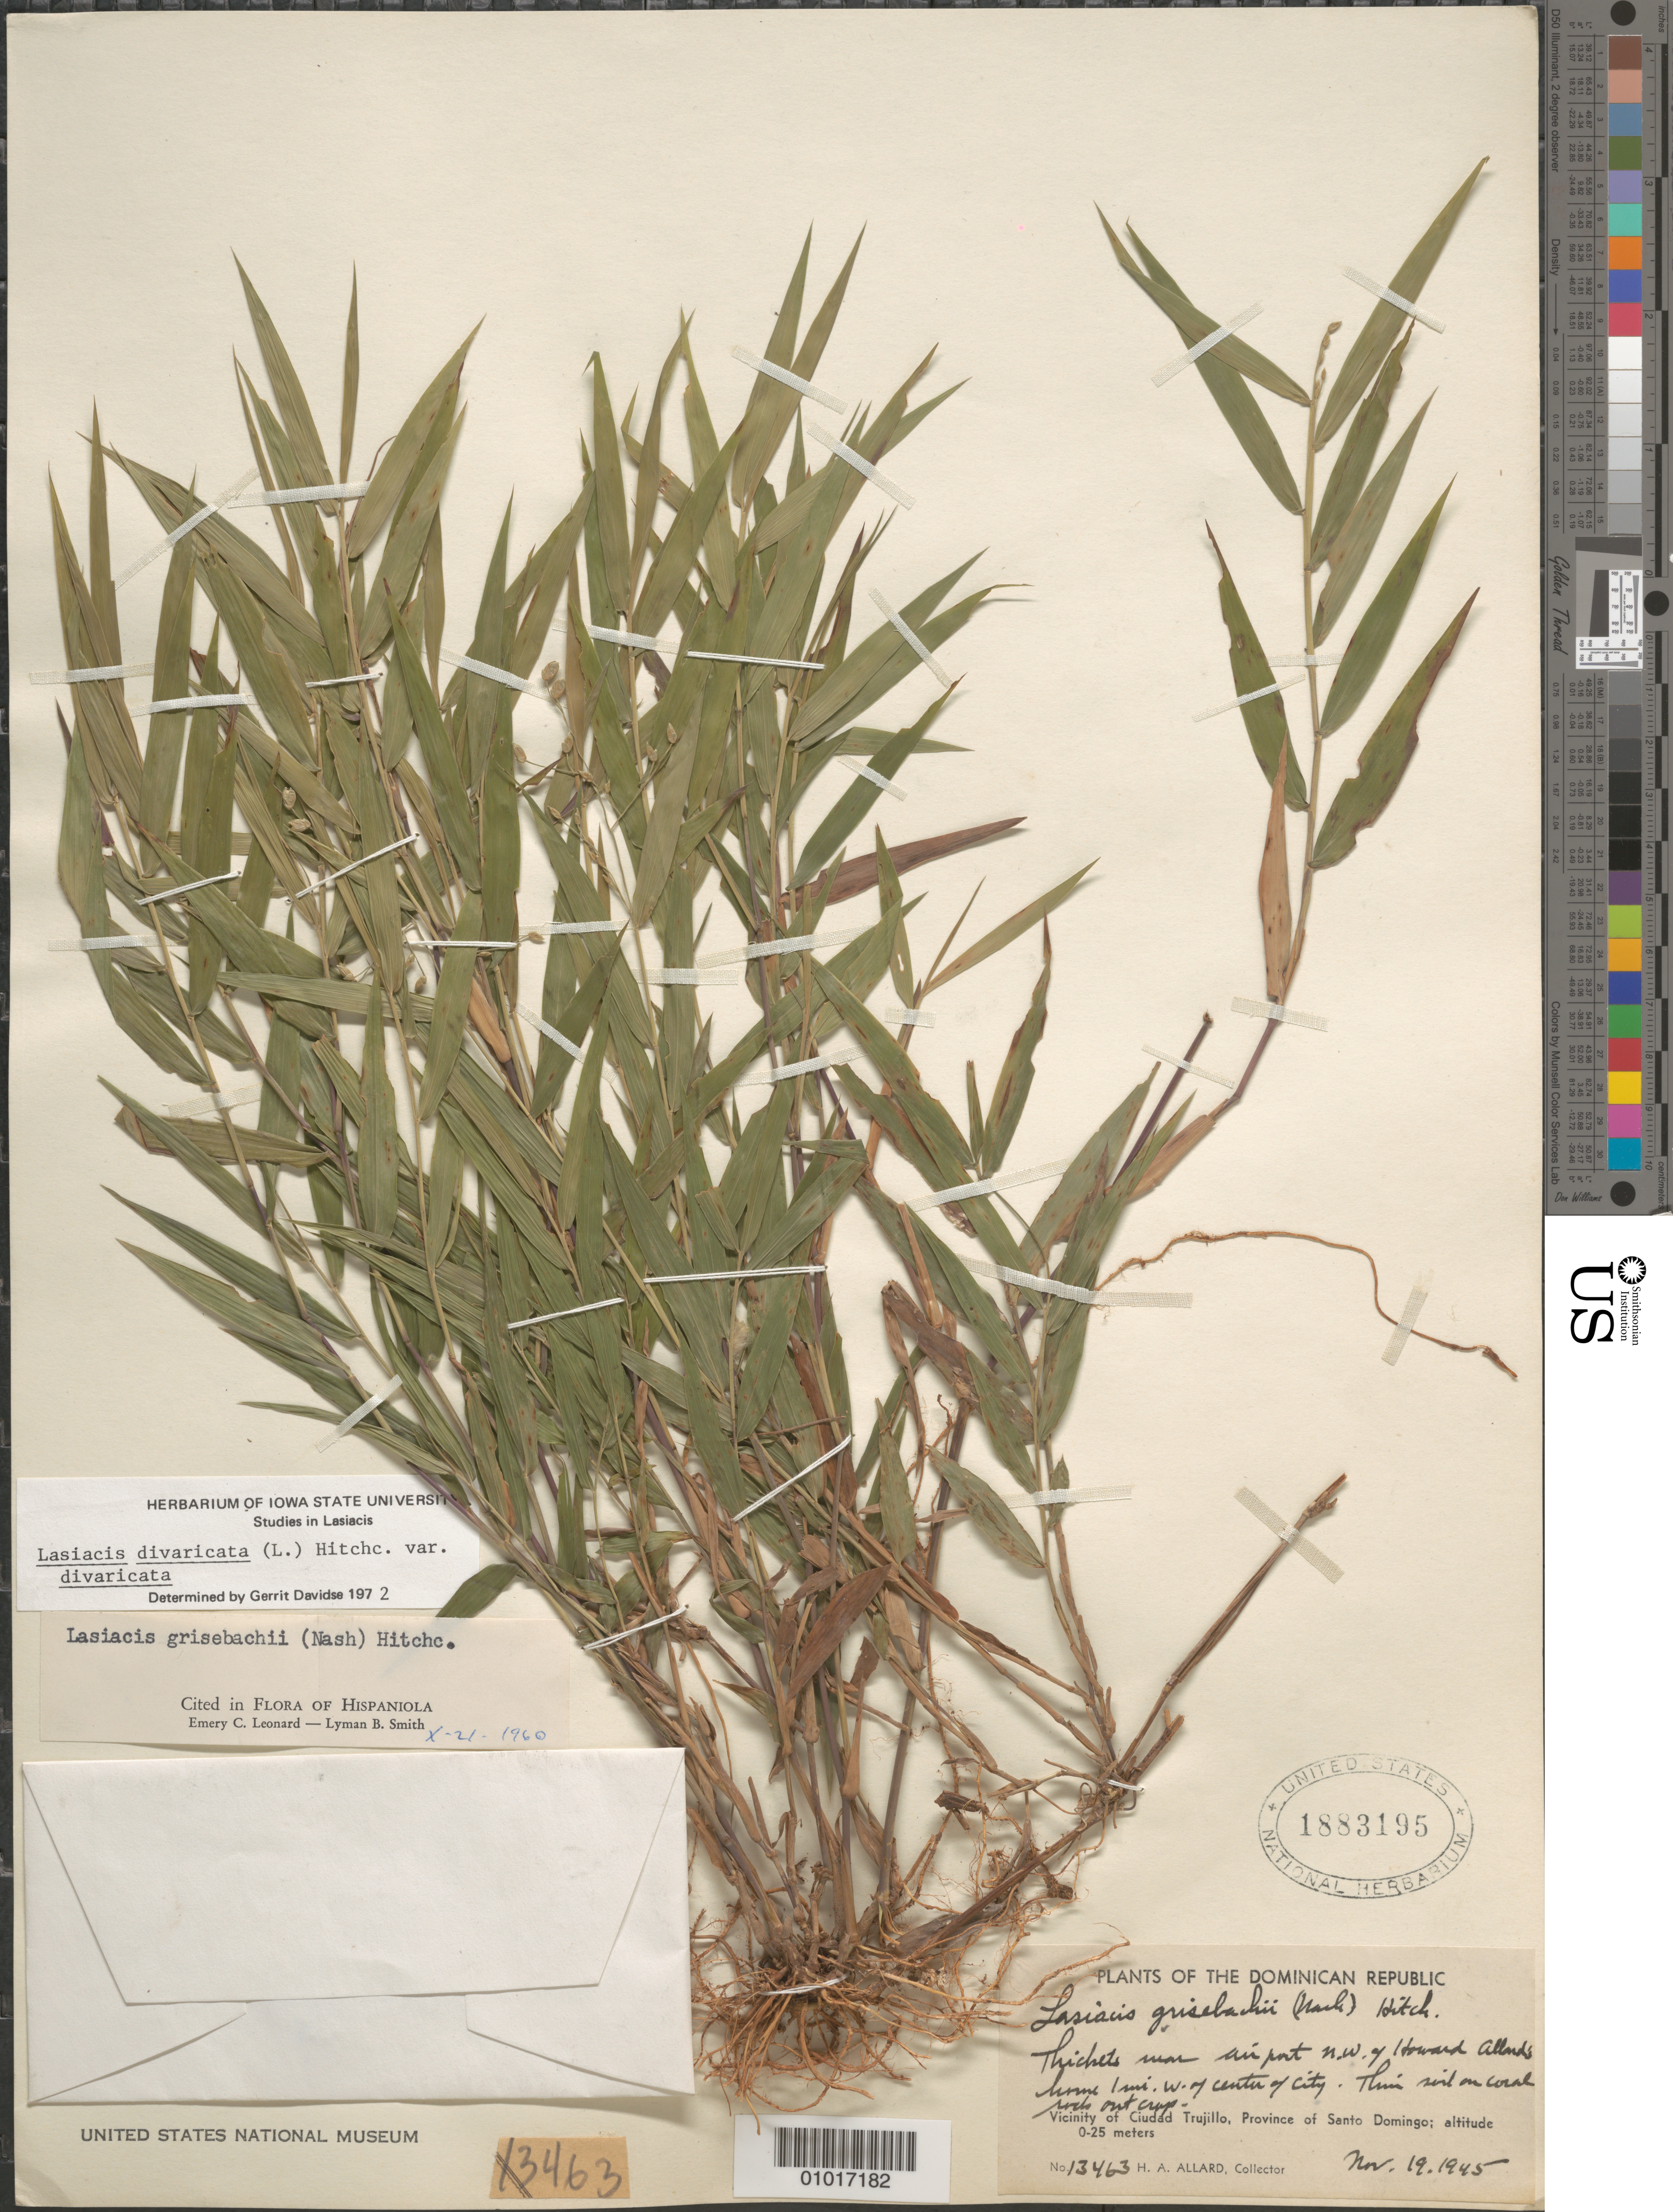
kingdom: Plantae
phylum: Tracheophyta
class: Liliopsida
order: Poales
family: Poaceae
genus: Lasiacis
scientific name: Lasiacis divaricata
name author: (L.) Hitchc.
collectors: H. A. Allard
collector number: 13463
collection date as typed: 19 Nov 1945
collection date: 1945-11-19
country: Dominican Republic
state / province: La Vega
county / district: Santo Domingo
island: Hispaniola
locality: Vicinity of Ciudad Trujillo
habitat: thickets near airport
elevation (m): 0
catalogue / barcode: US 1883195